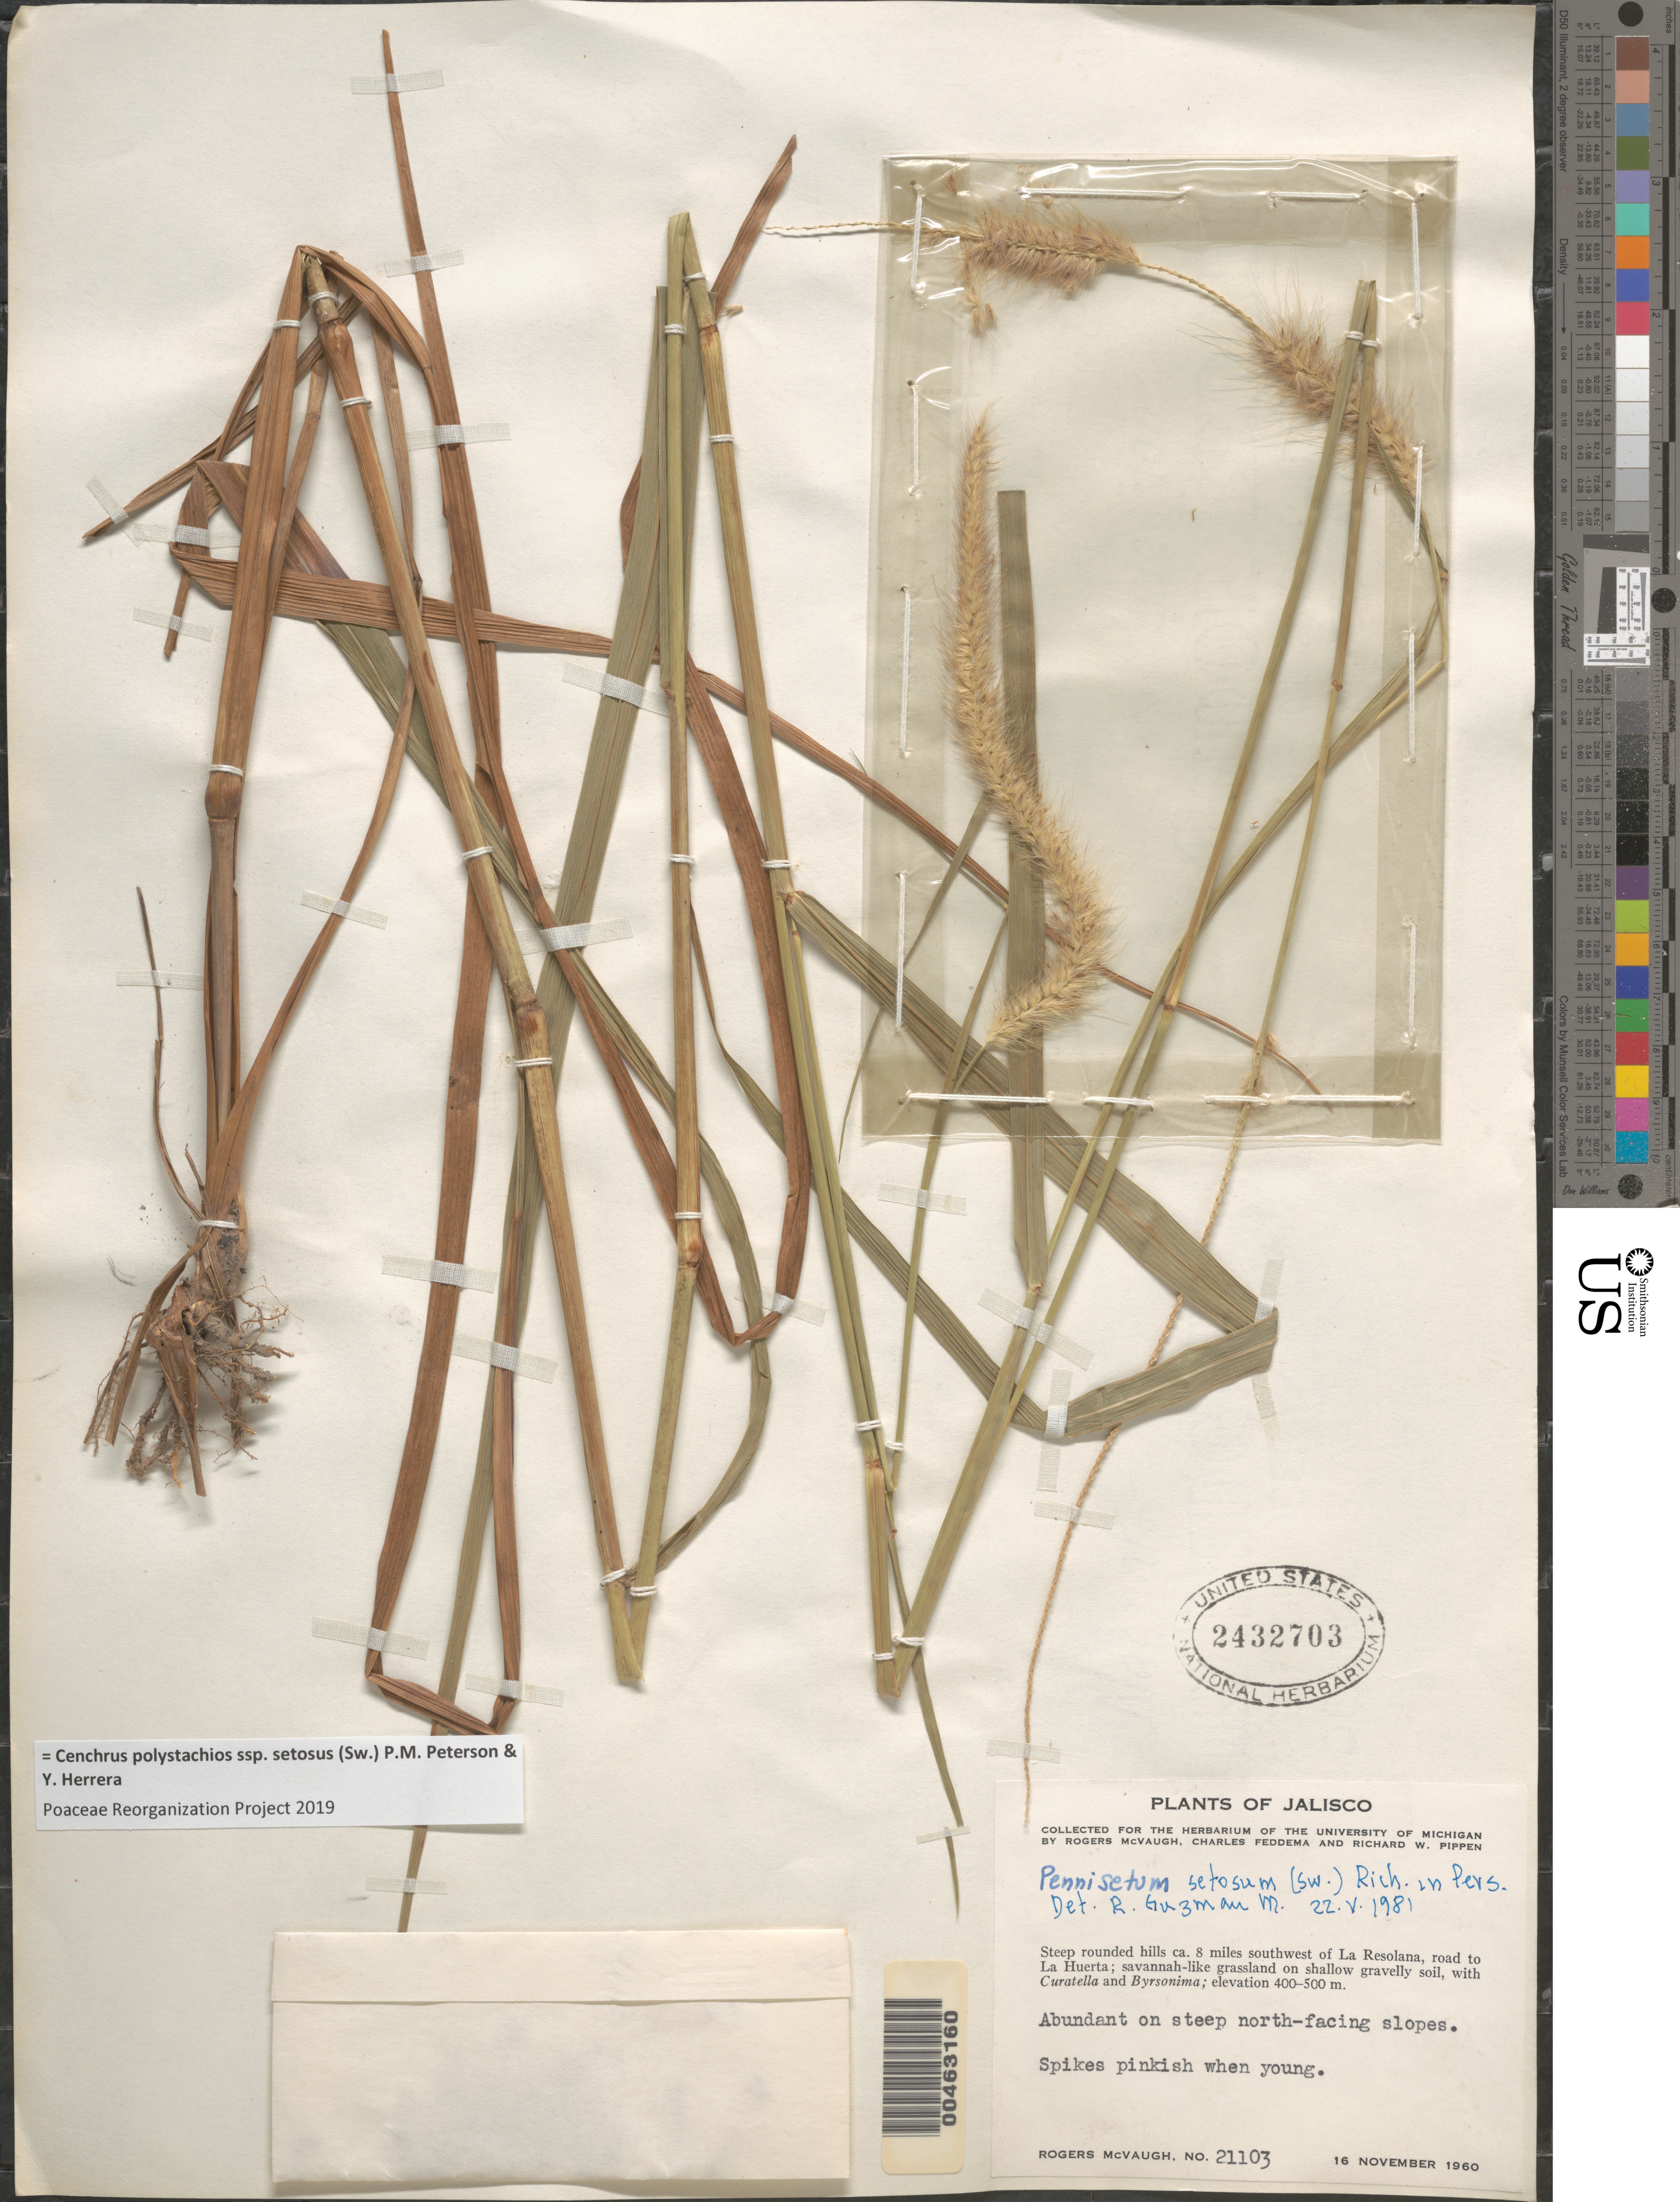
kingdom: Plantae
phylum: Tracheophyta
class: Liliopsida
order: Poales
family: Poaceae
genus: Cenchrus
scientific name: Cenchrus polystachios subsp. setosus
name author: (Sw.) P.M. Peterson & Y. Herrera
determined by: Poaceae Reorganization Project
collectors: R. McVaugh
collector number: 21103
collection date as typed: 16 Nov 1960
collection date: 1960-11-16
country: Mexico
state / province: Jalisco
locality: About 8 mi SW of La Resolana, rd to La Huerta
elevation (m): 400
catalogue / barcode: US 2432703